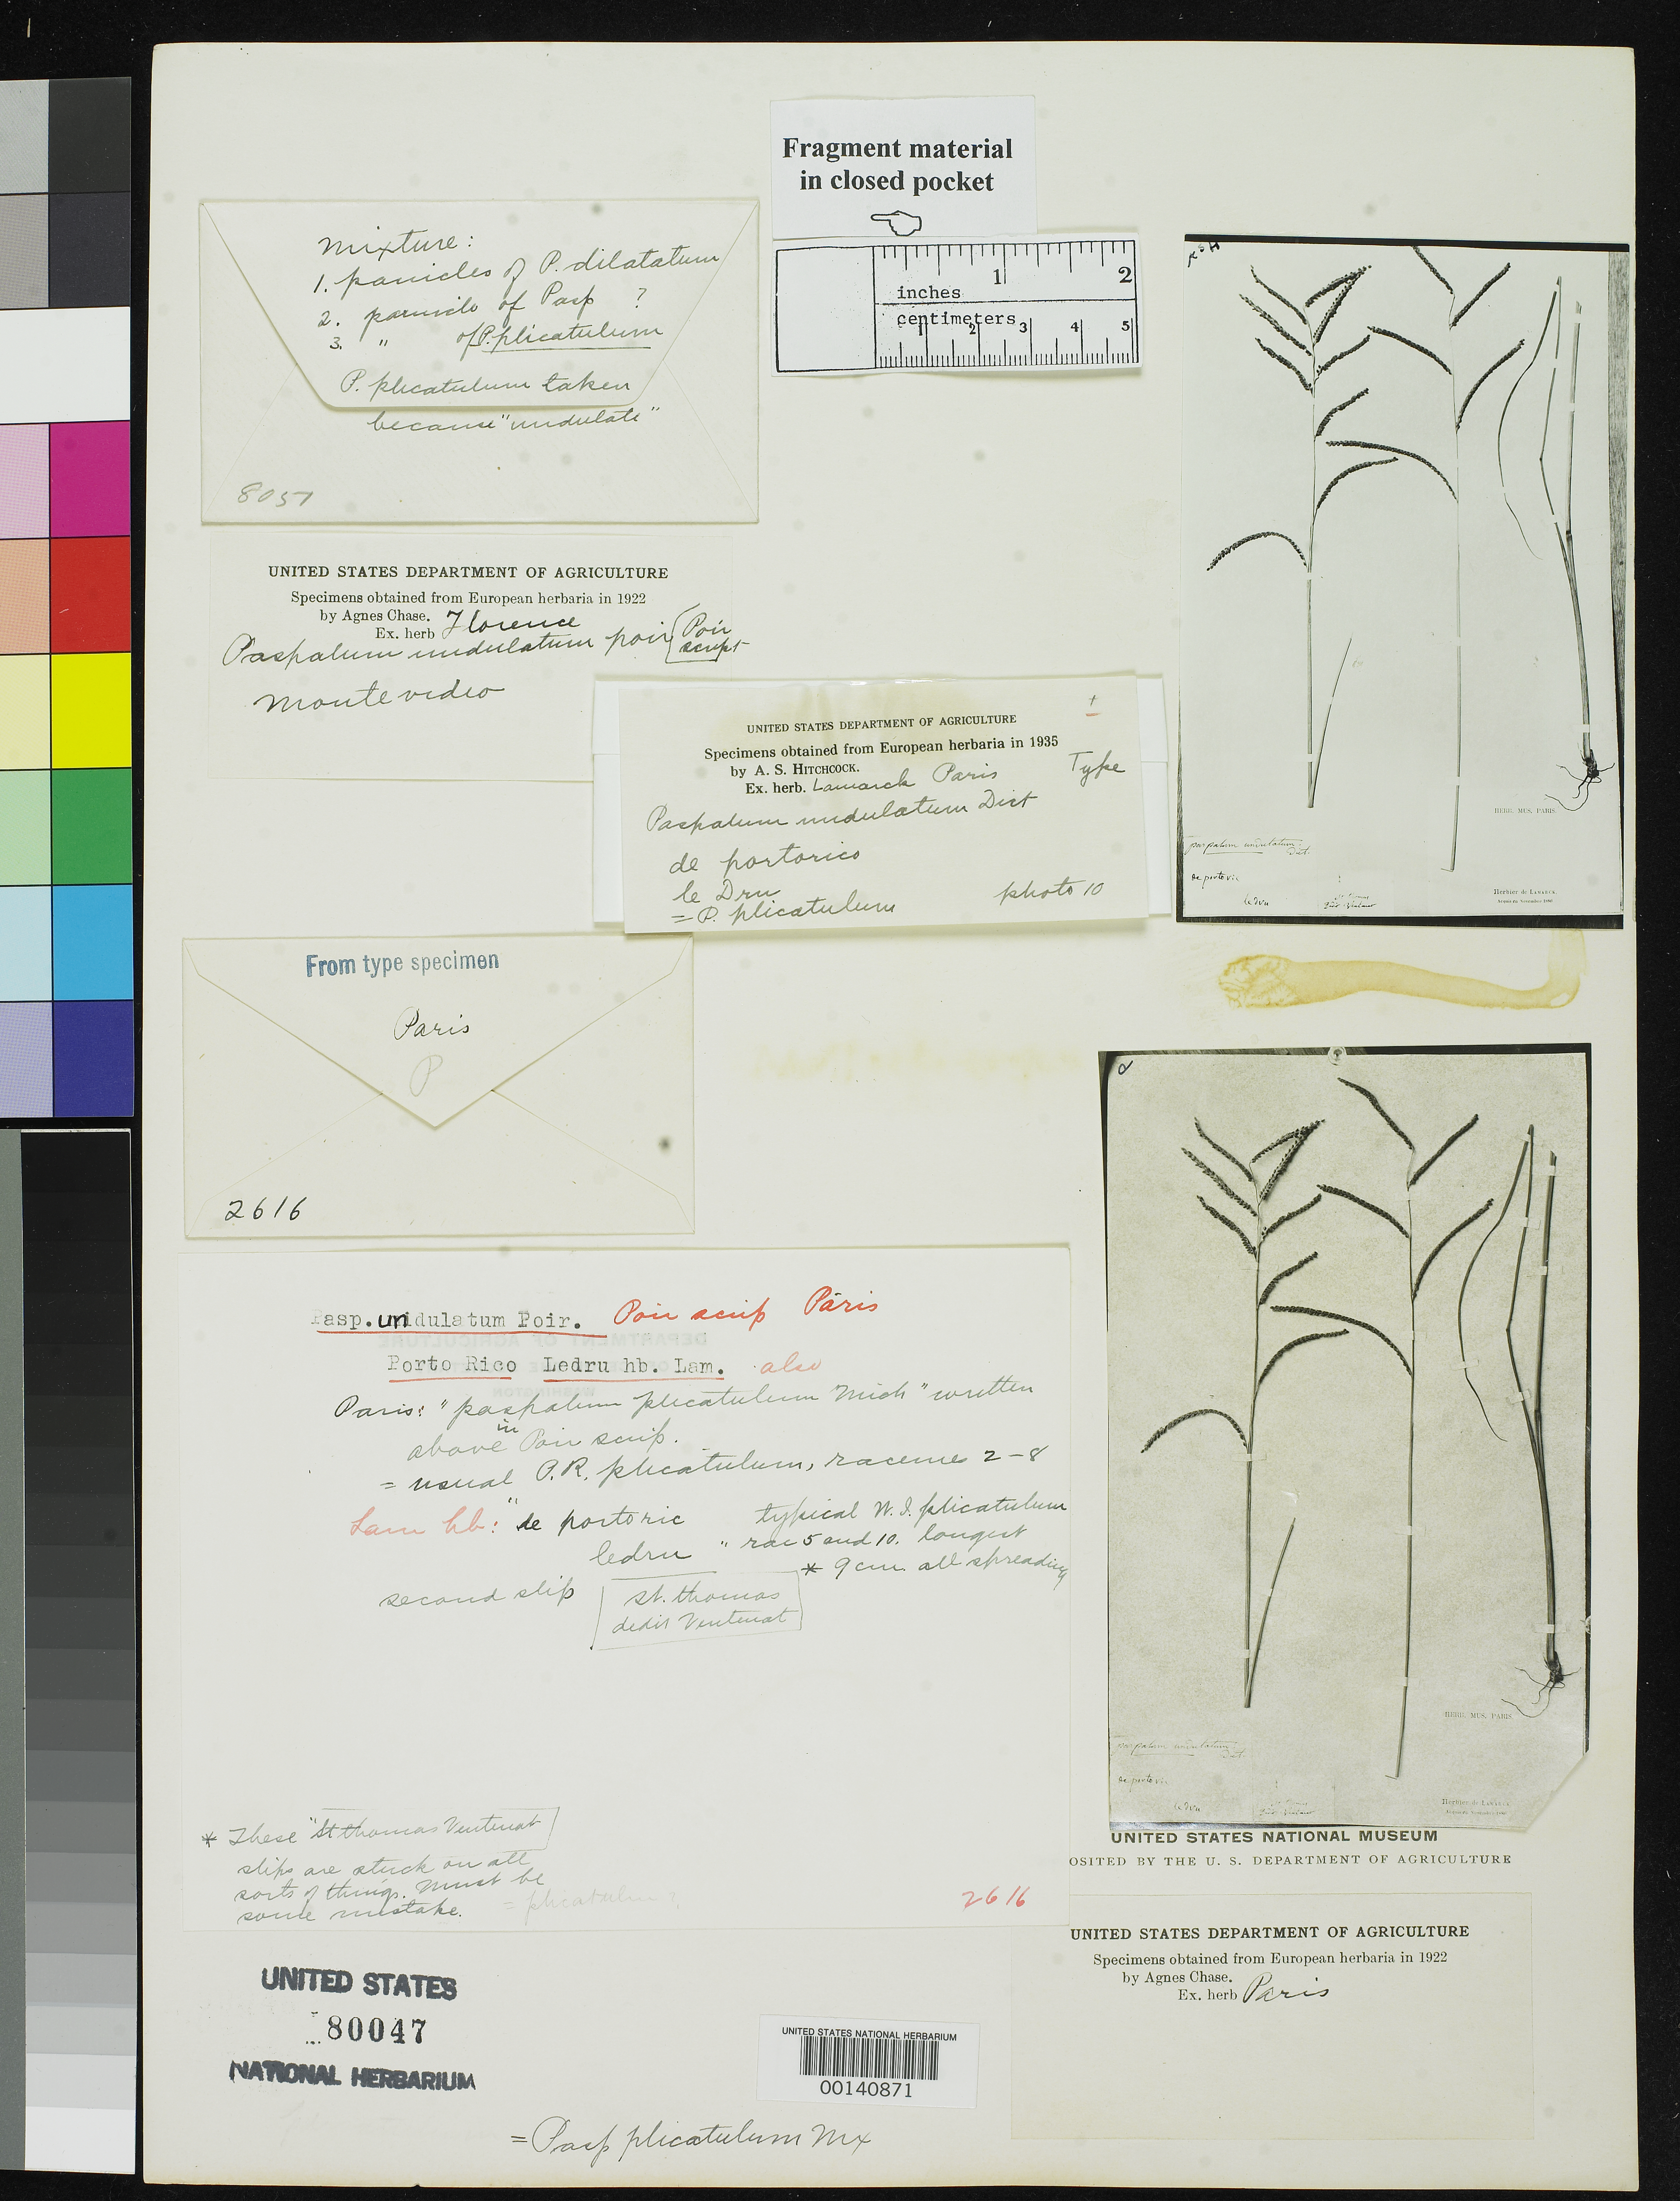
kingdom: Plantae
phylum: Tracheophyta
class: Liliopsida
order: Poales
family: Poaceae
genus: Paspalum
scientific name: Paspalum undulatum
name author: Poir. in Lam.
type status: Type Fragment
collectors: A. Le Dru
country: Puerto Rico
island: Greater Antilles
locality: Sierra de Naguabo ad Rio Blanco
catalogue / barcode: US 80047